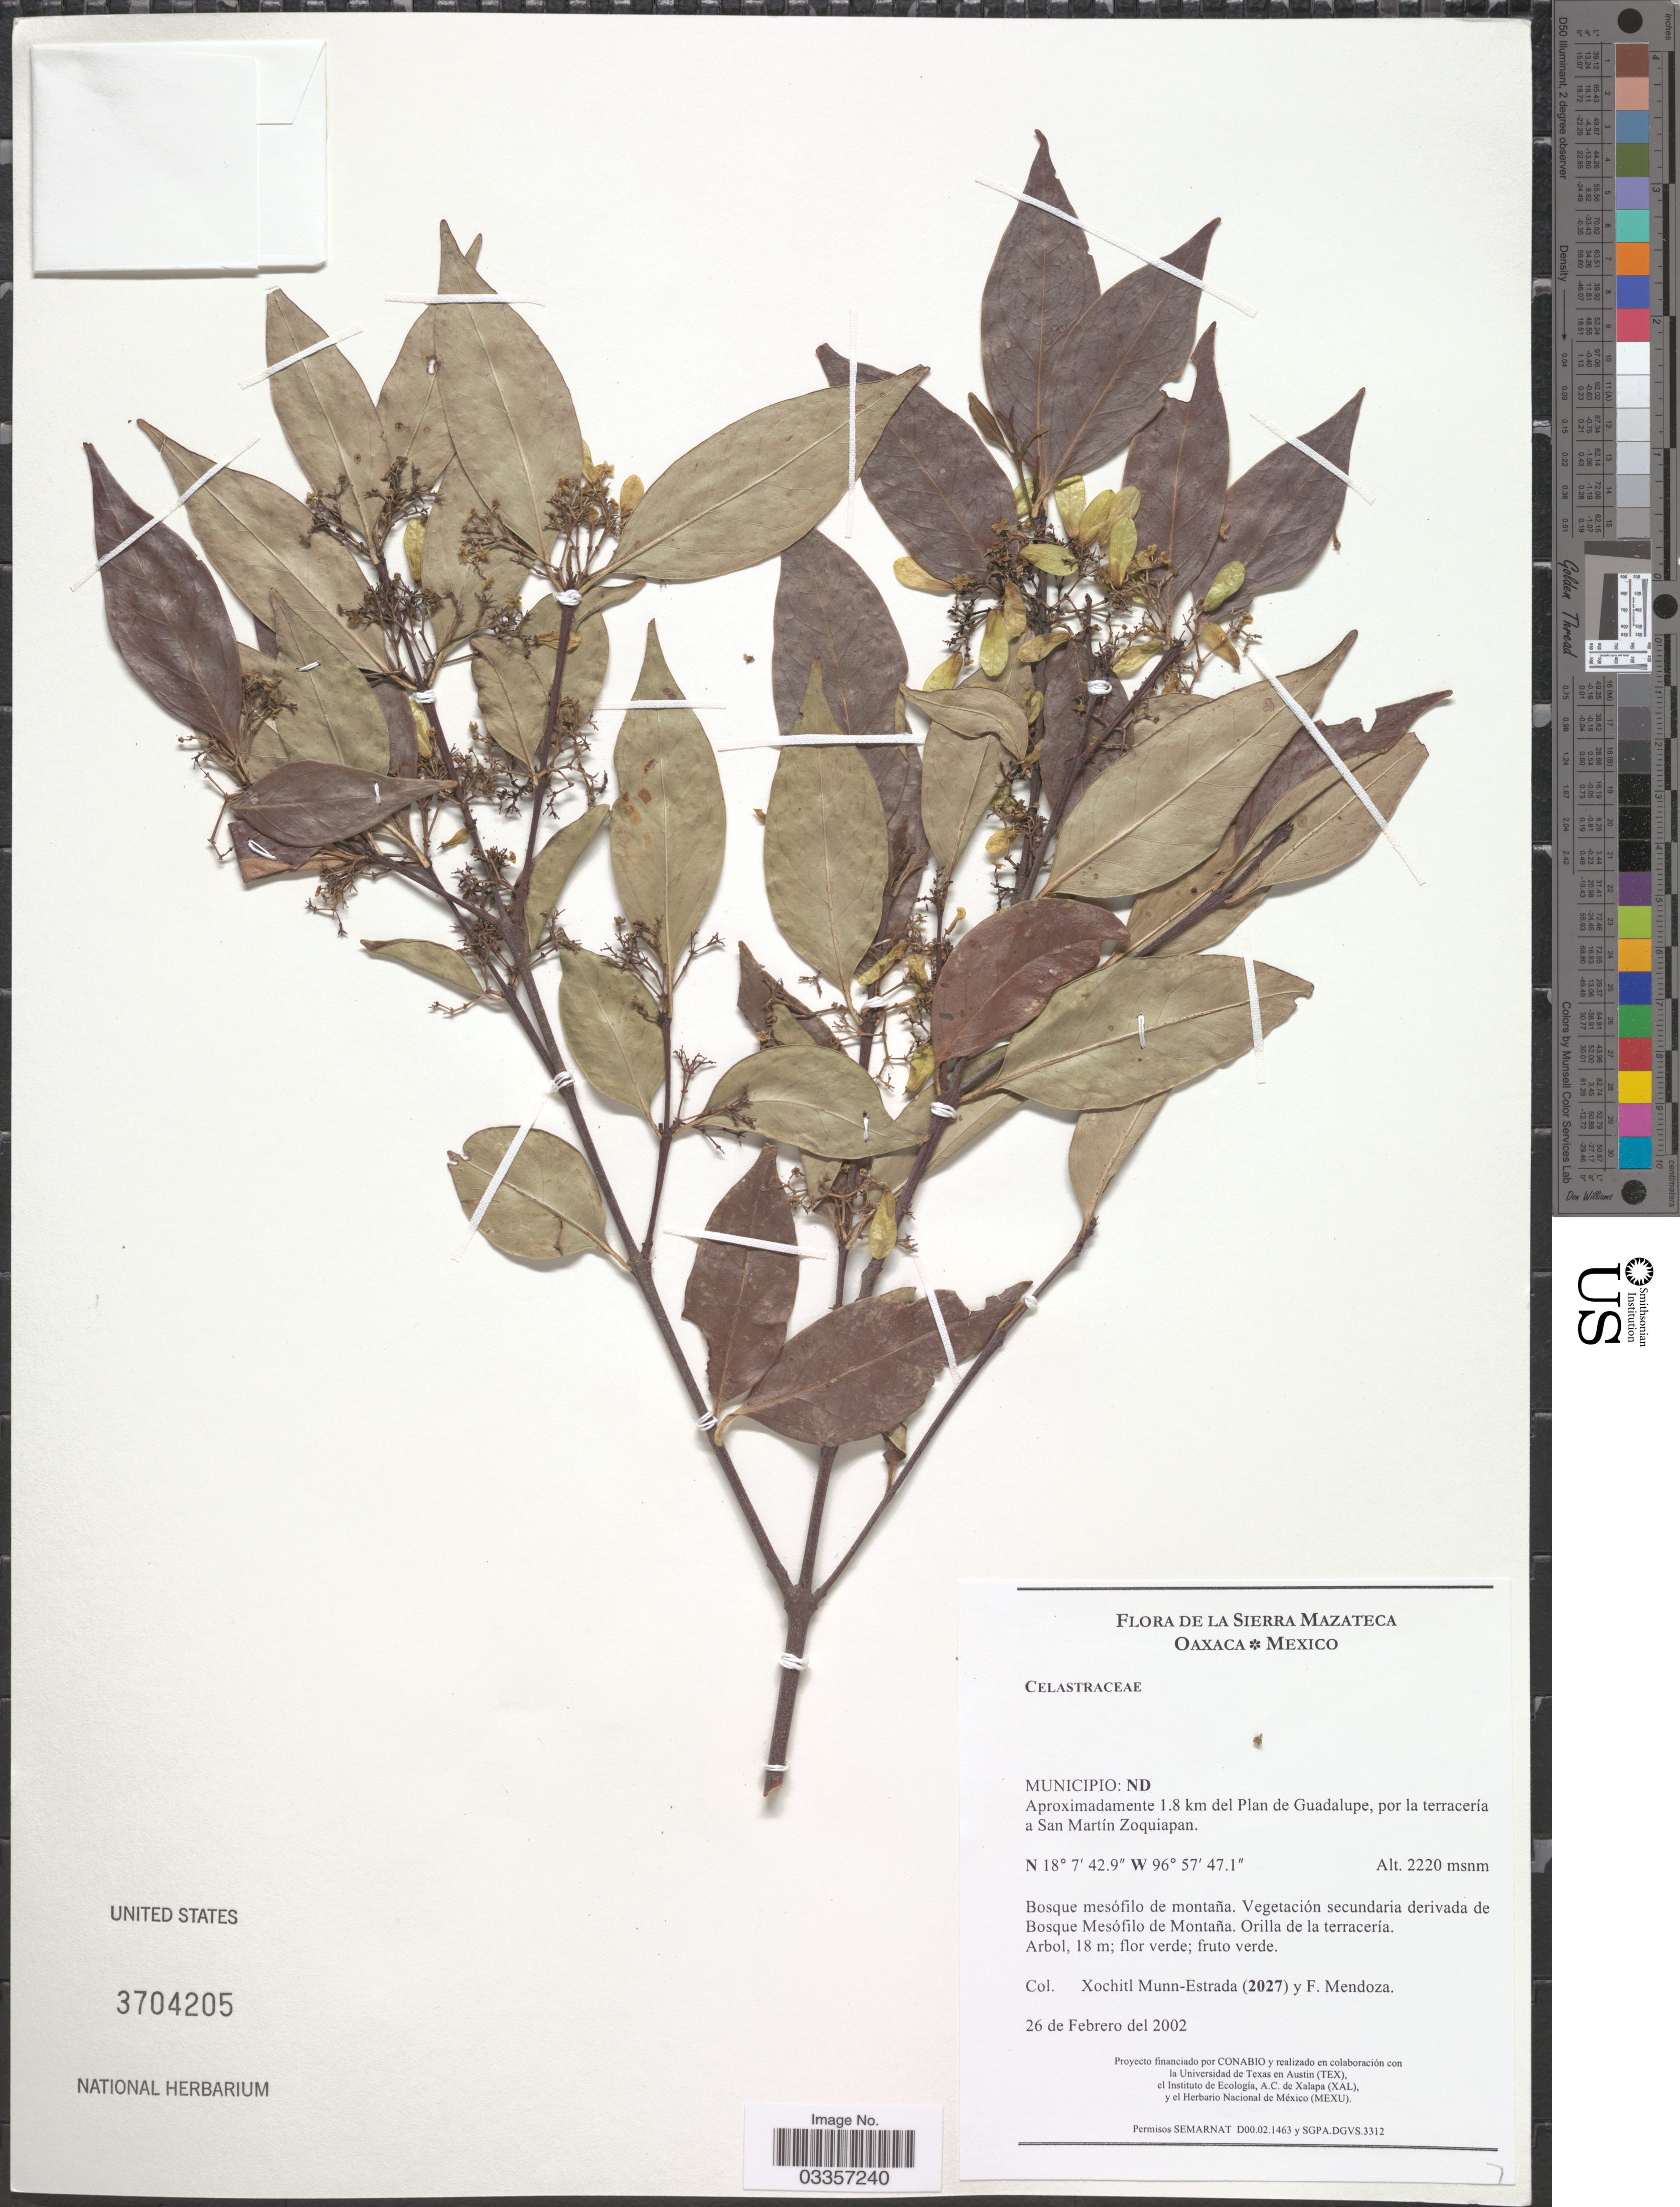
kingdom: Plantae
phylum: Tracheophyta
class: Magnoliopsida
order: Celastrales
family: Celastraceae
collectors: X. Munn-Estrada & F. Mendoza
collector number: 2027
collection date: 2002-02-26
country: Mexico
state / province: Oaxaca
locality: La Sierra Mazateca. Municipio: ND. Aproximadamente 1.8 km del Plan de Guadalupe, por la terracería a San Martín Zoquiapan.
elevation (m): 2220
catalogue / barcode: US 3704205